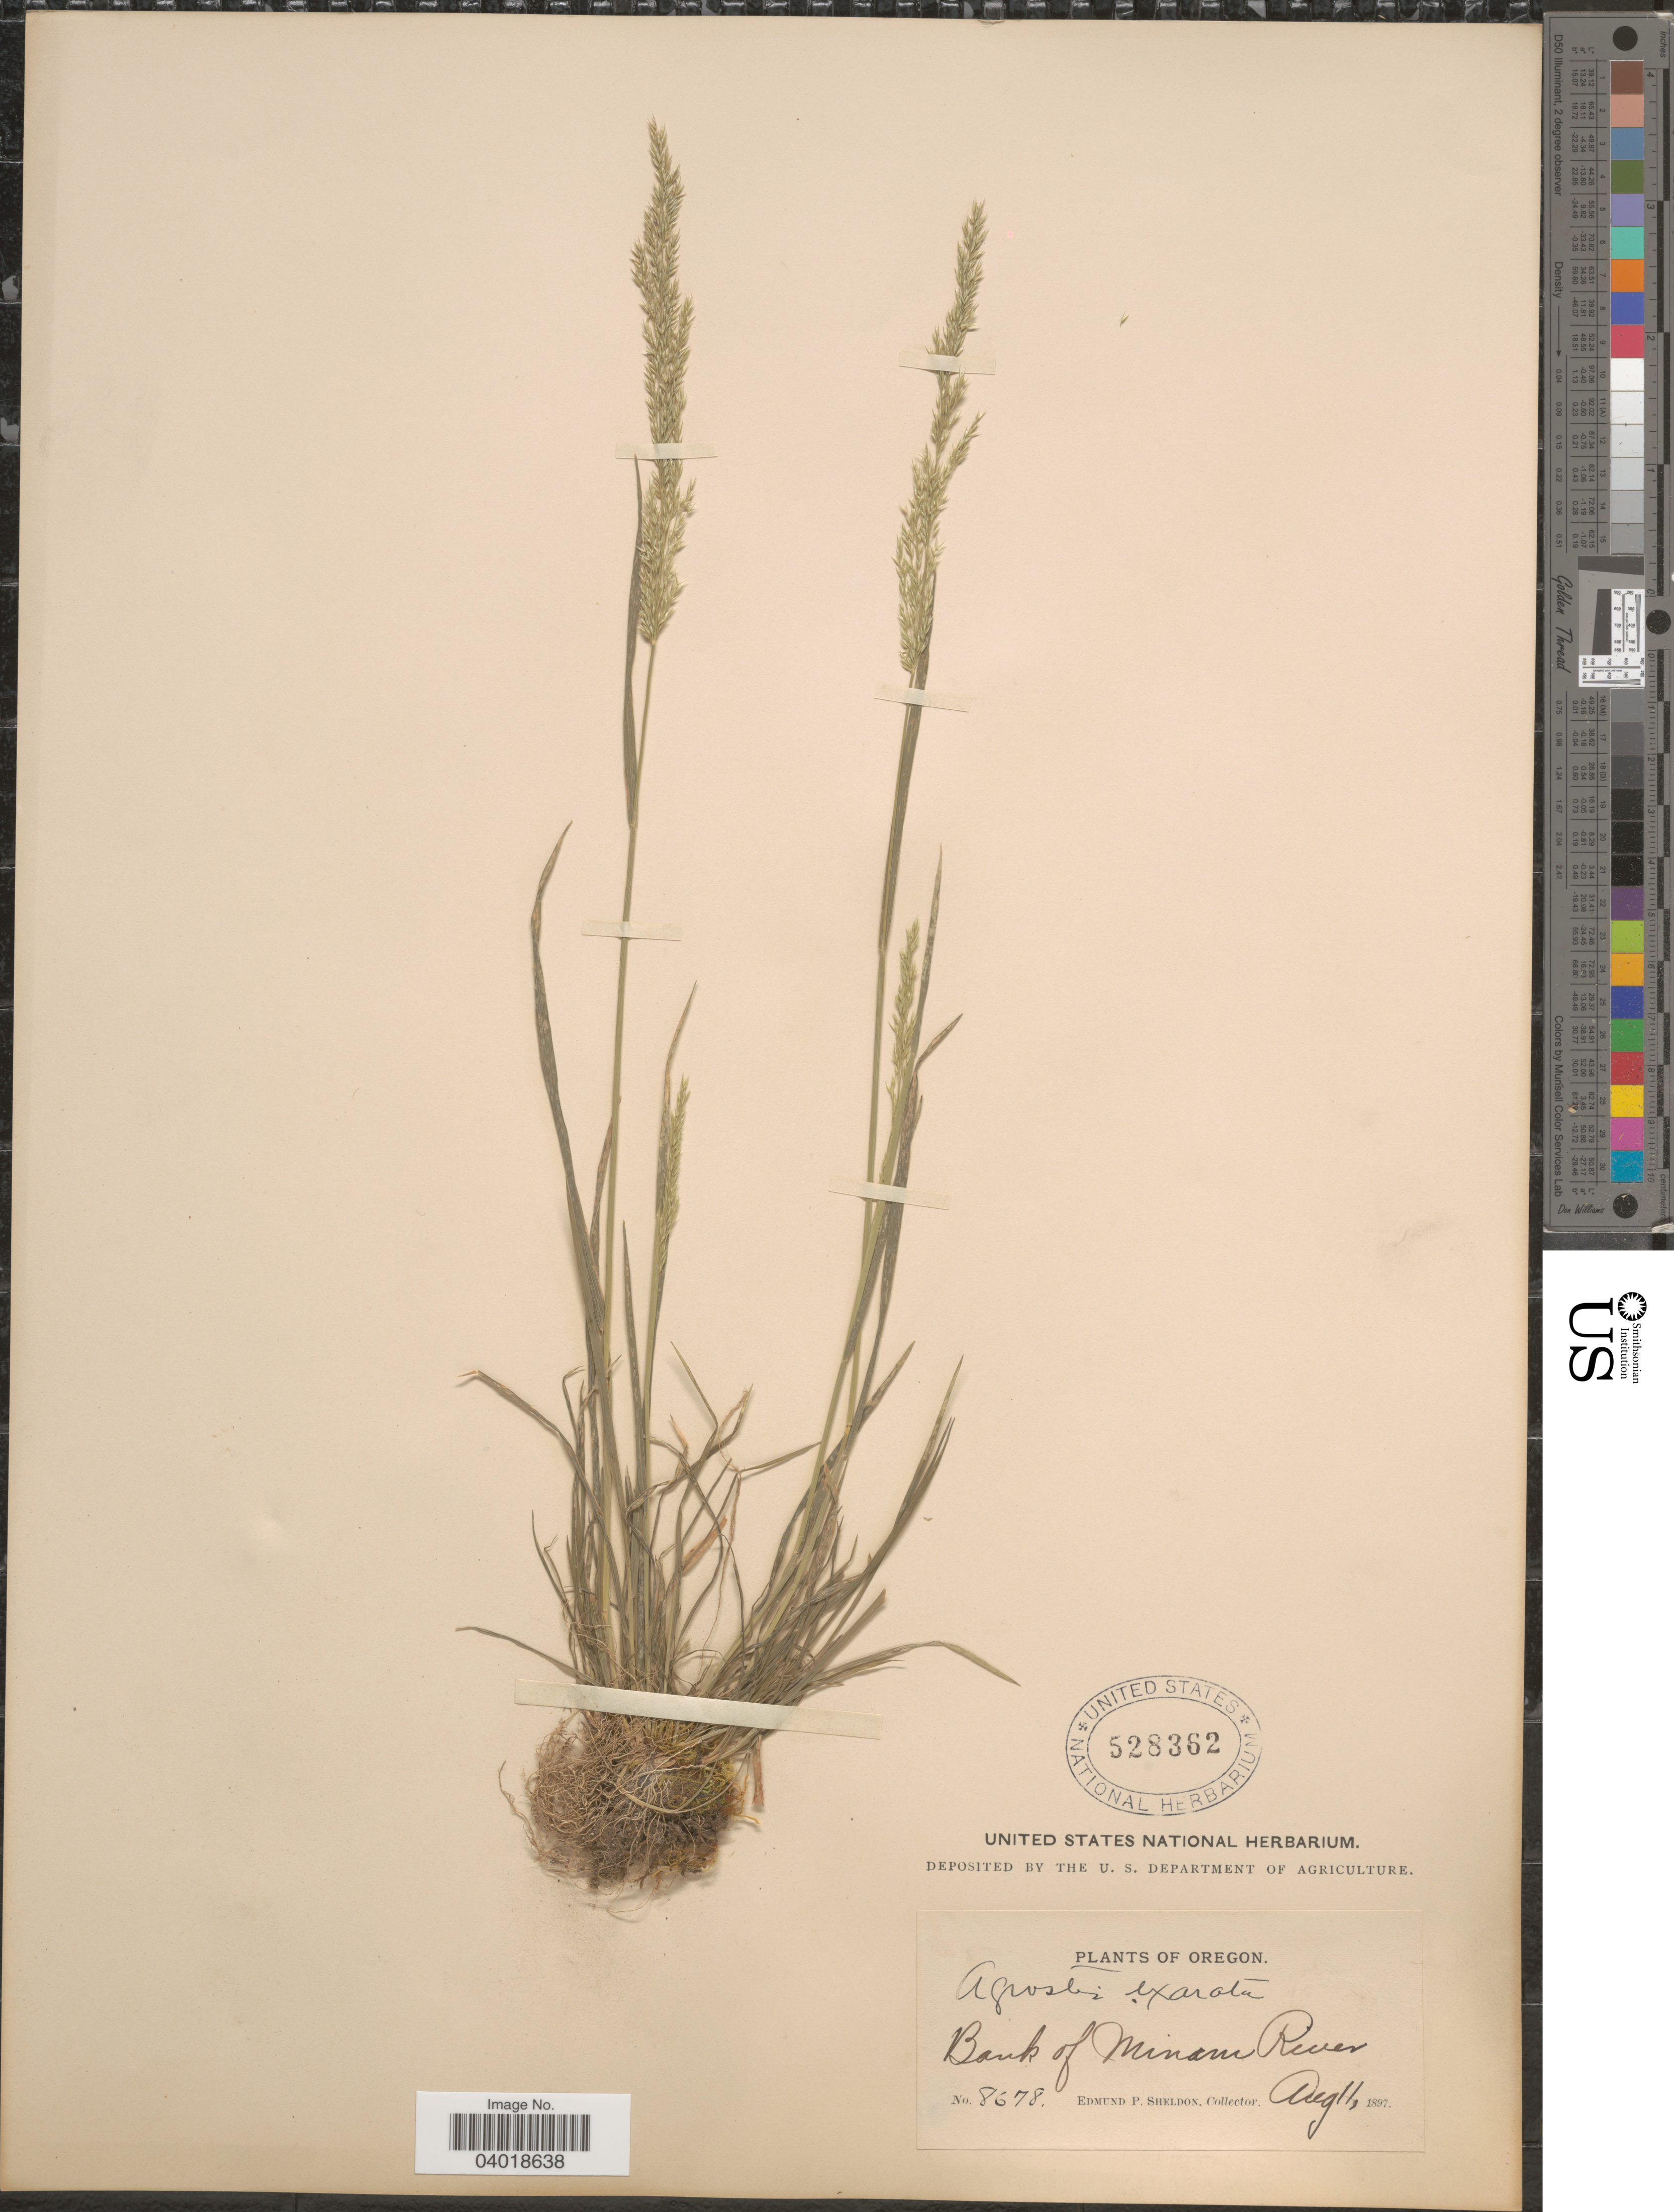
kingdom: Plantae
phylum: Tracheophyta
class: Liliopsida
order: Poales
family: Poaceae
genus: Agrostis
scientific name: Agrostis exarata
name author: Trin.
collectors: E. P. Sheldon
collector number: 8678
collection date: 1897-08-11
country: United States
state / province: Oregon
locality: Bank of Minam River.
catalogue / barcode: US 528362